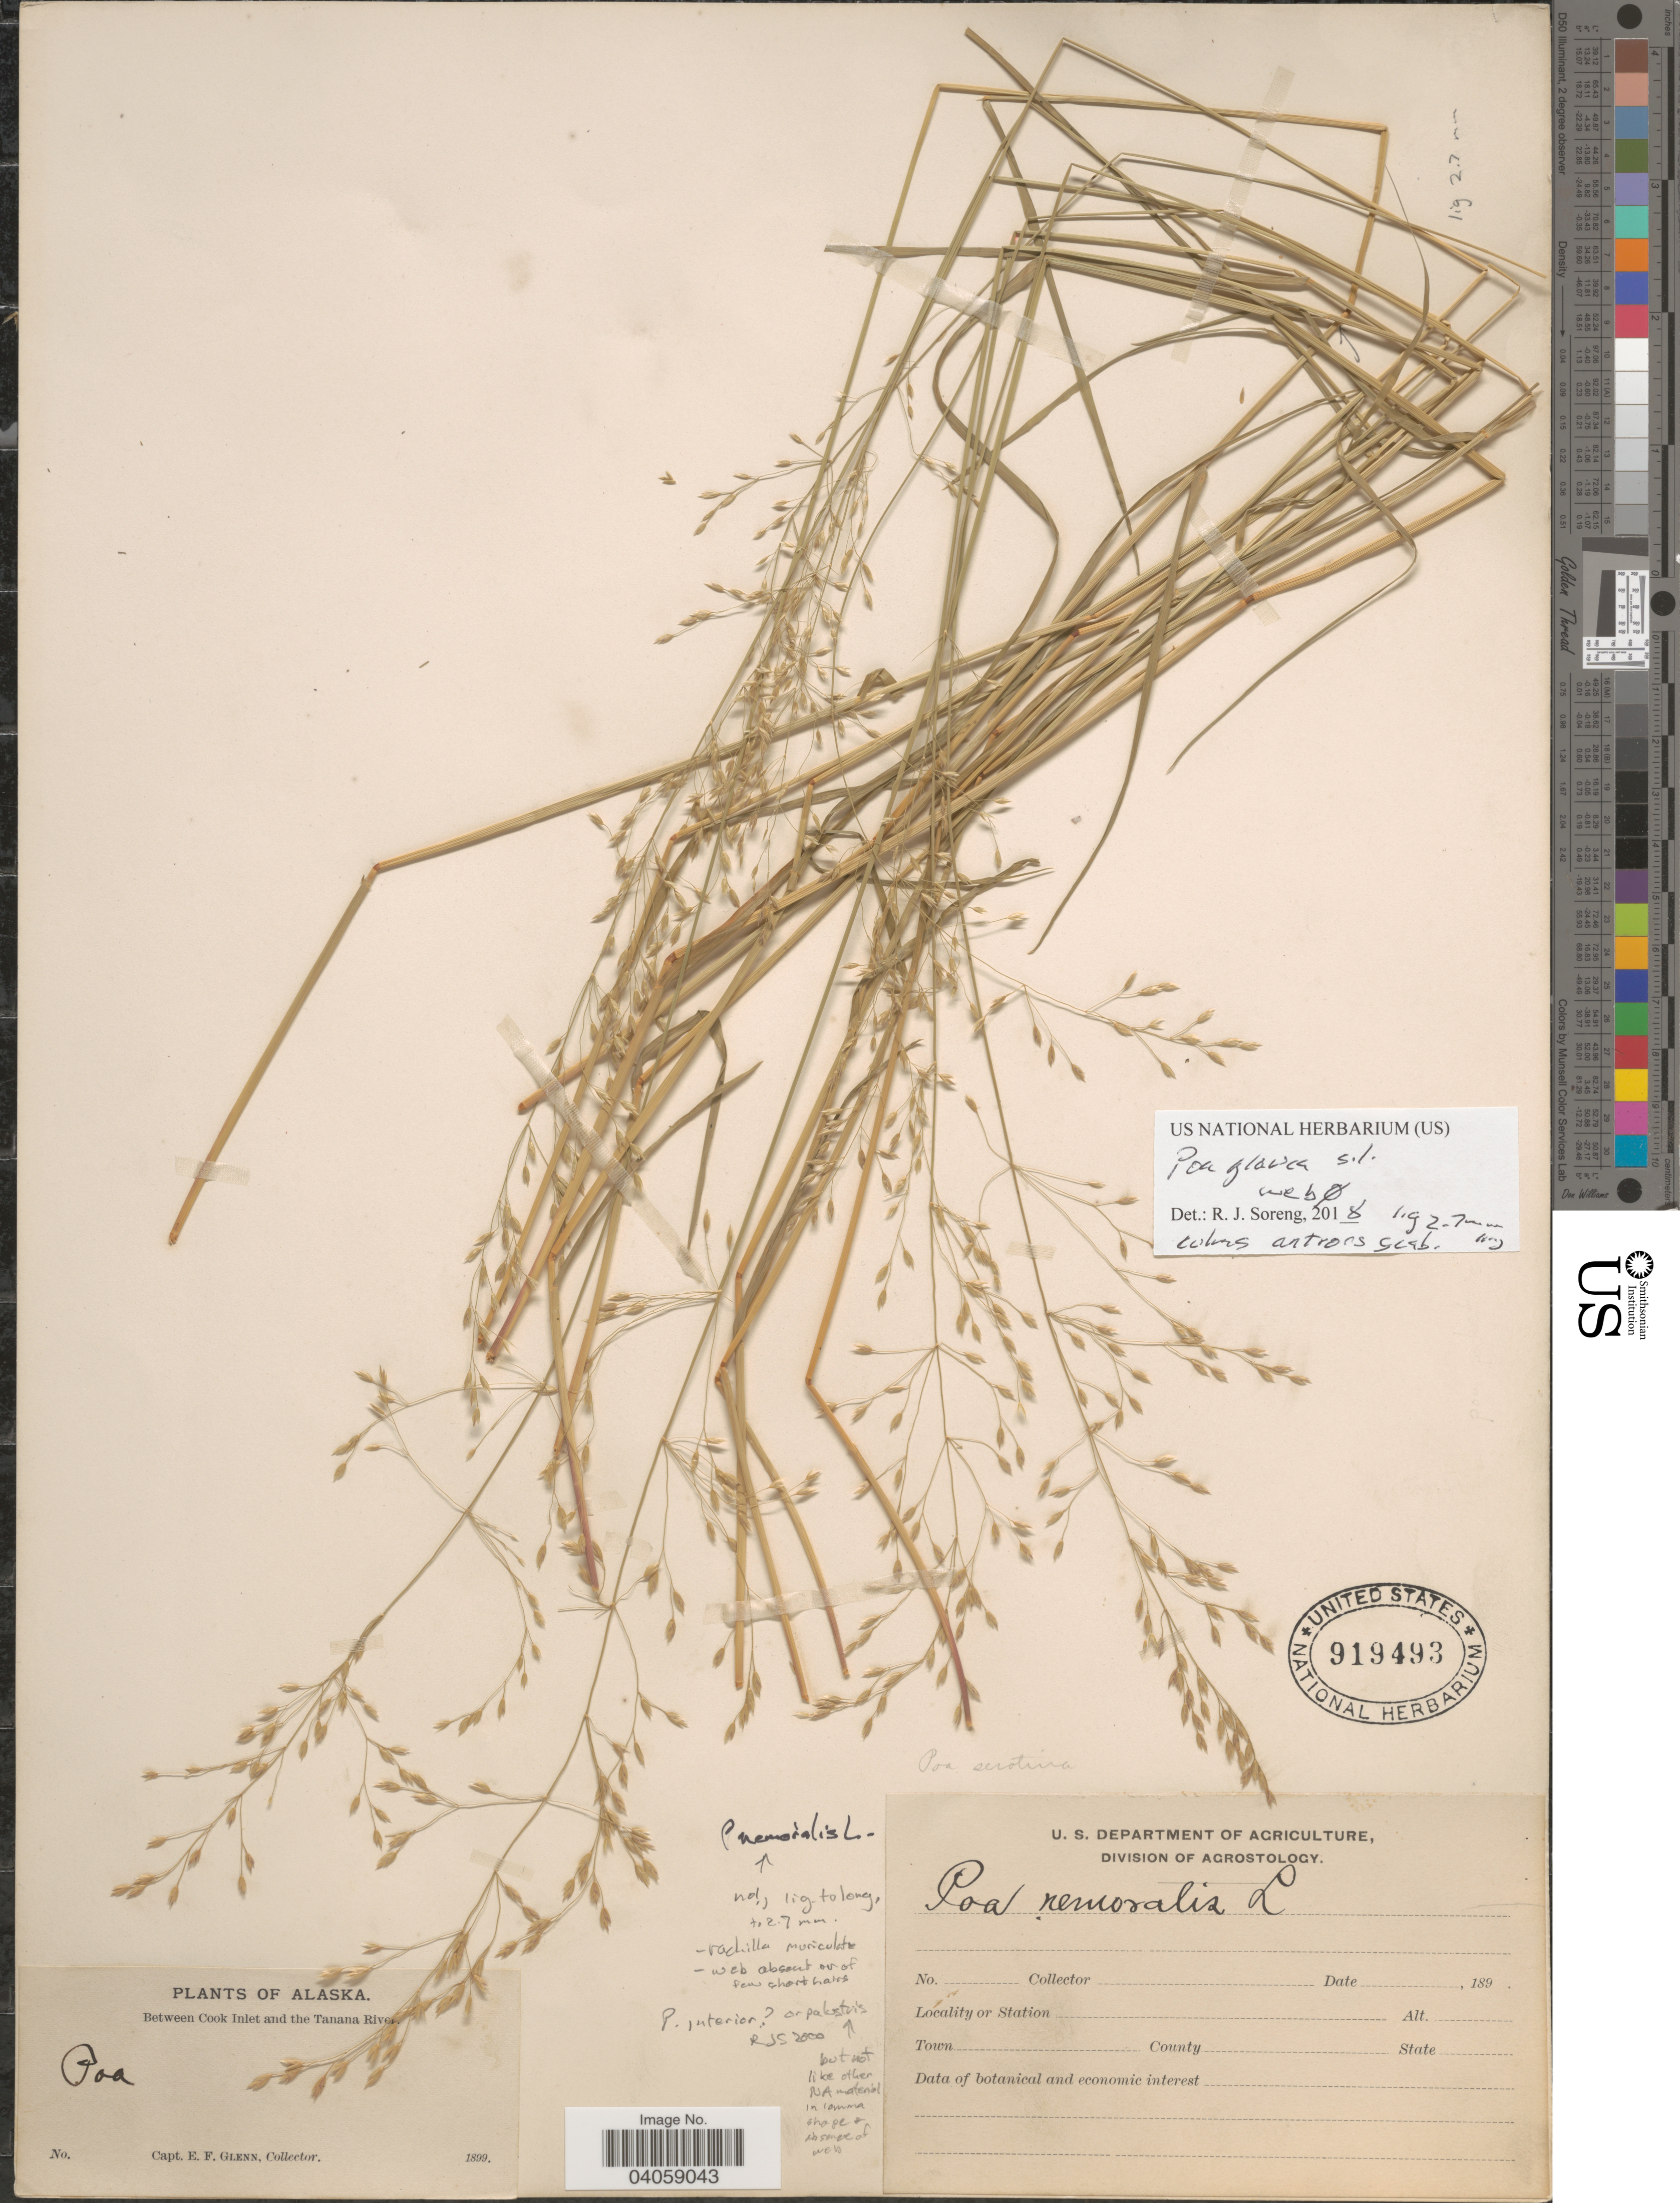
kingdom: Plantae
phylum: Tracheophyta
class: Liliopsida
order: Poales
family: Poaceae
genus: Poa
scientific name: Poa glauca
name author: Vahl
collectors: E. Glenn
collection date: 1899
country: United States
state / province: Alaska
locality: Between Cook Inlet and the Tanana River.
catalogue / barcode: US 919493